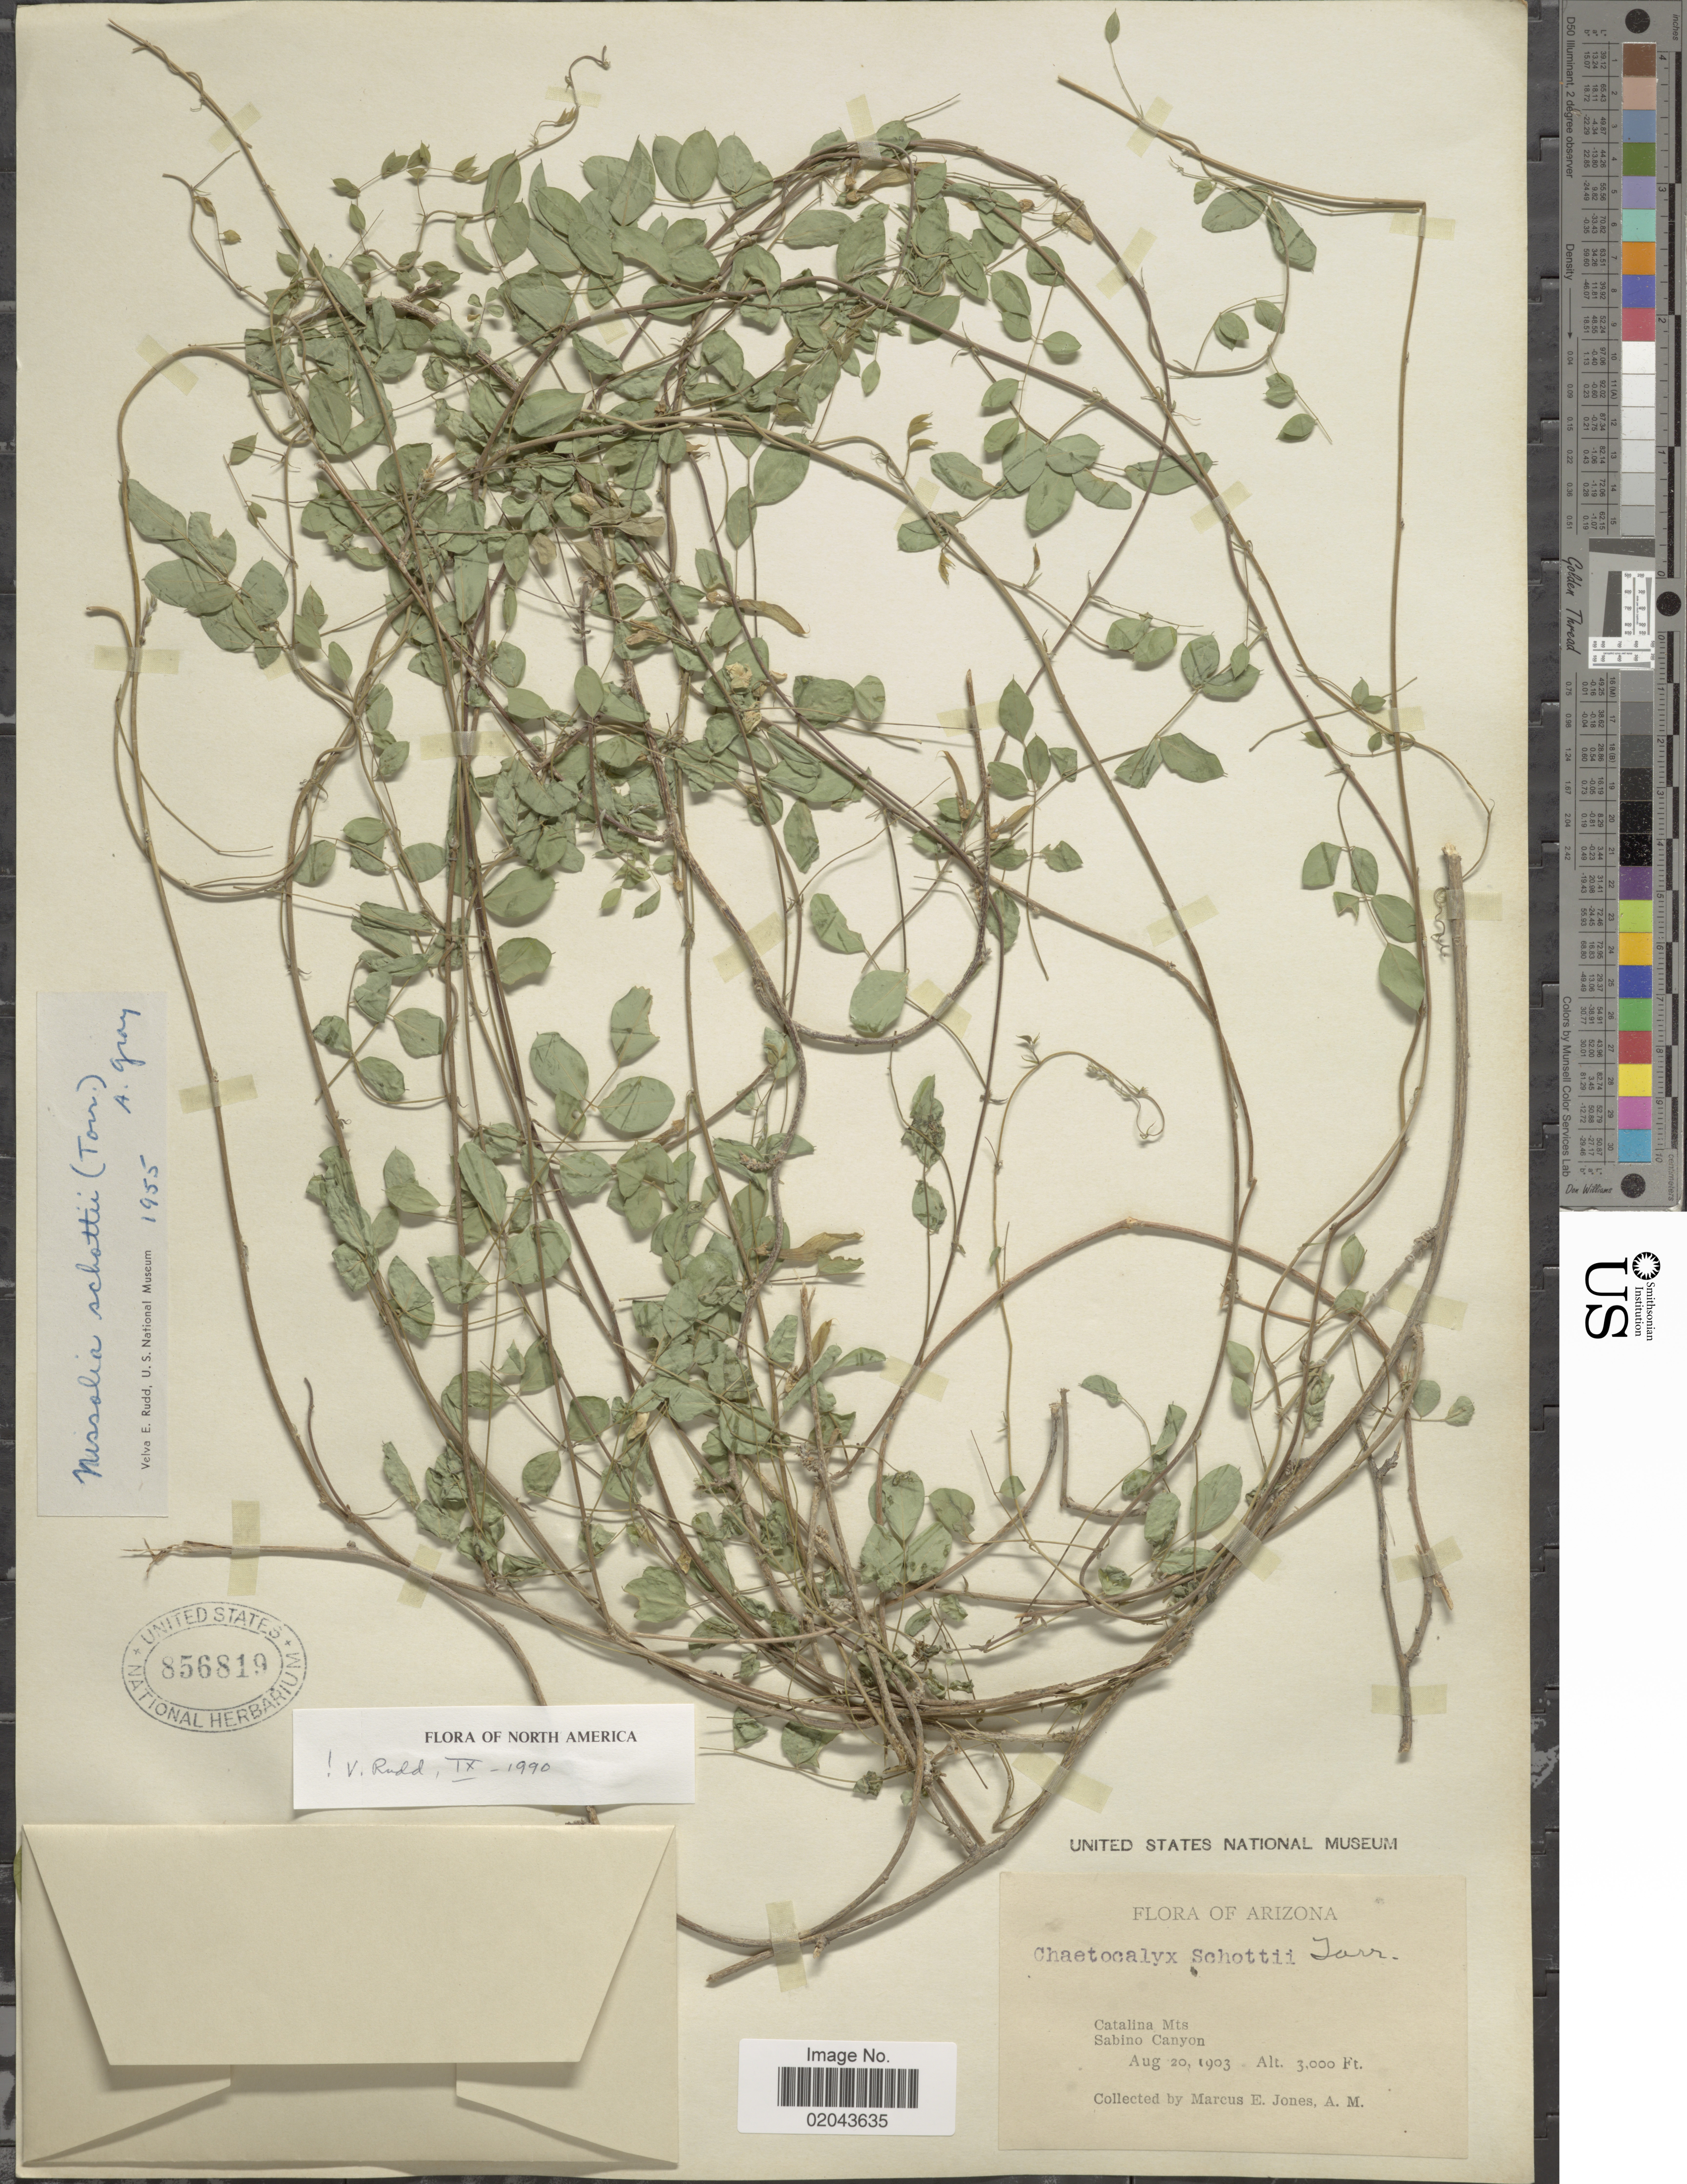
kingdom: Plantae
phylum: Tracheophyta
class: Magnoliopsida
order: Fabales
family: Fabaceae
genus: Nissolia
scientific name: Nissolia schottii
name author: A. Gray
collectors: M. E. Jones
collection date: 1903-08-20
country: United States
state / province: Arizona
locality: Catalina Mts., Sabino Canyon.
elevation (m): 914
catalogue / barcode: US 856819